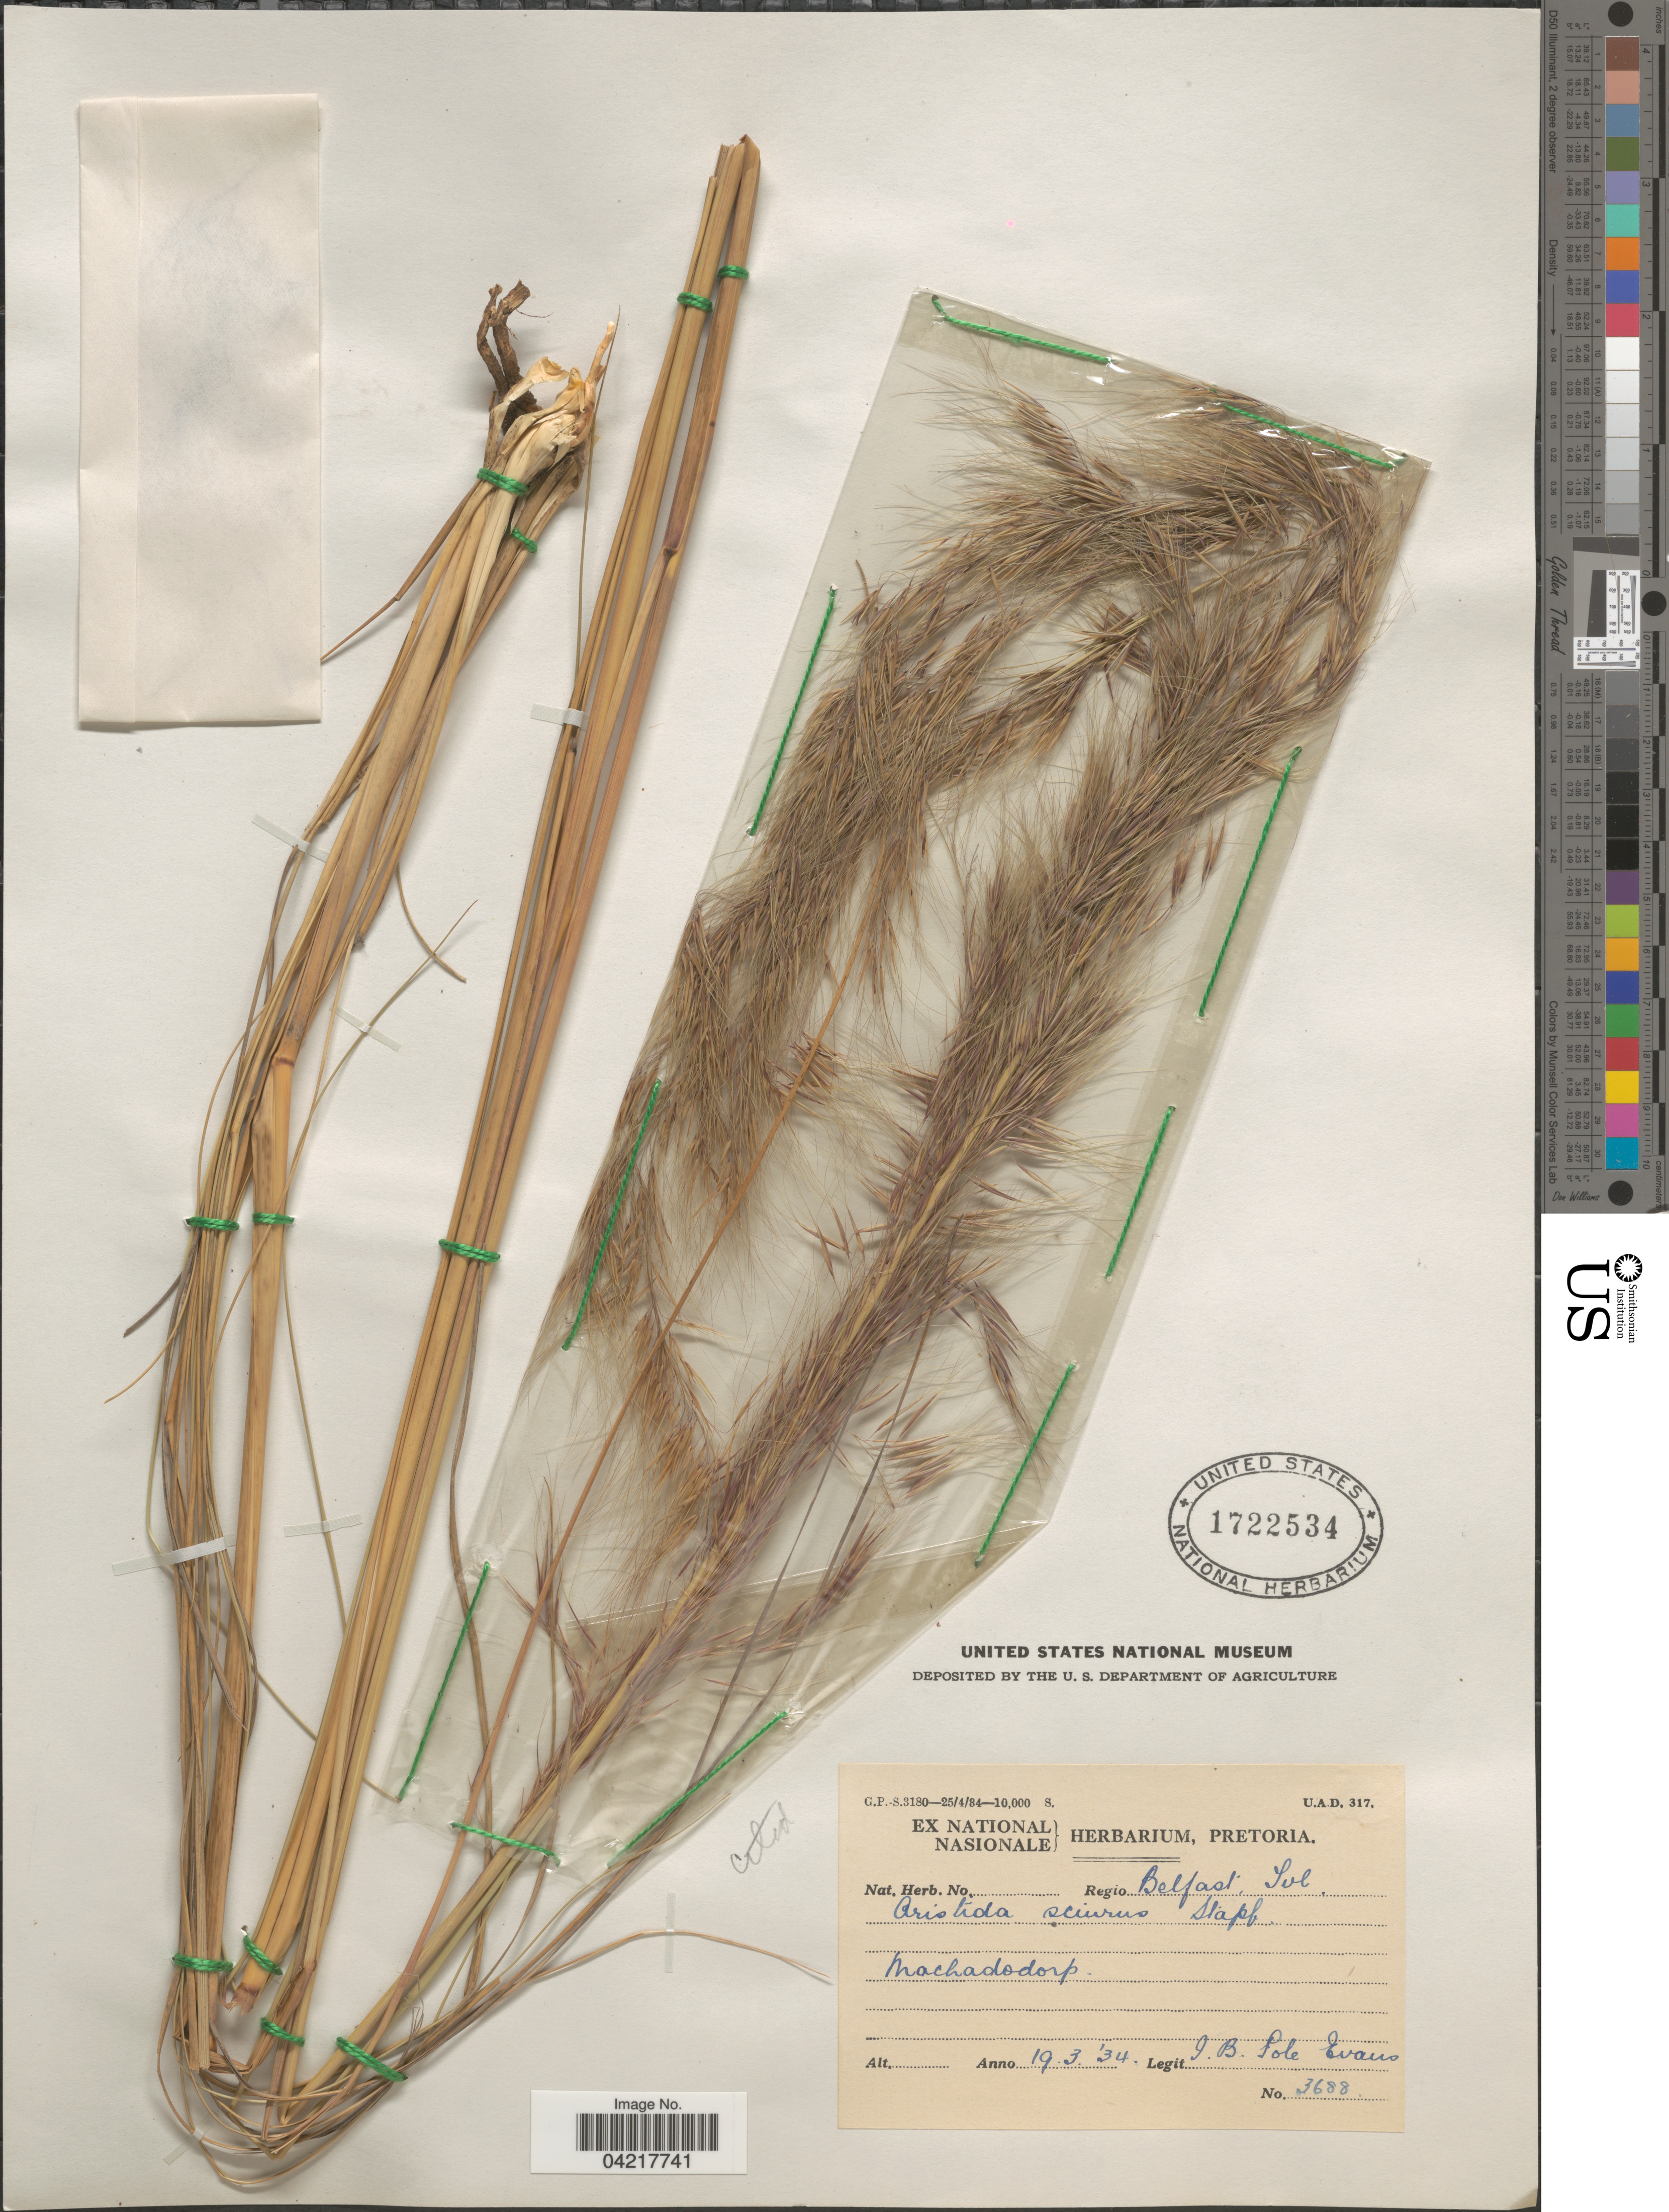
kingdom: Plantae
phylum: Tracheophyta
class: Liliopsida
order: Poales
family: Poaceae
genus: Aristida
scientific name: Aristida sciurus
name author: Stapf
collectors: I. B. Pole-Evans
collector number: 3688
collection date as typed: Transcribed d/m/y: 19/3/34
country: South Africa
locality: Regio: Belfast, Tvl. Machadodorp.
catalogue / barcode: US 1722534